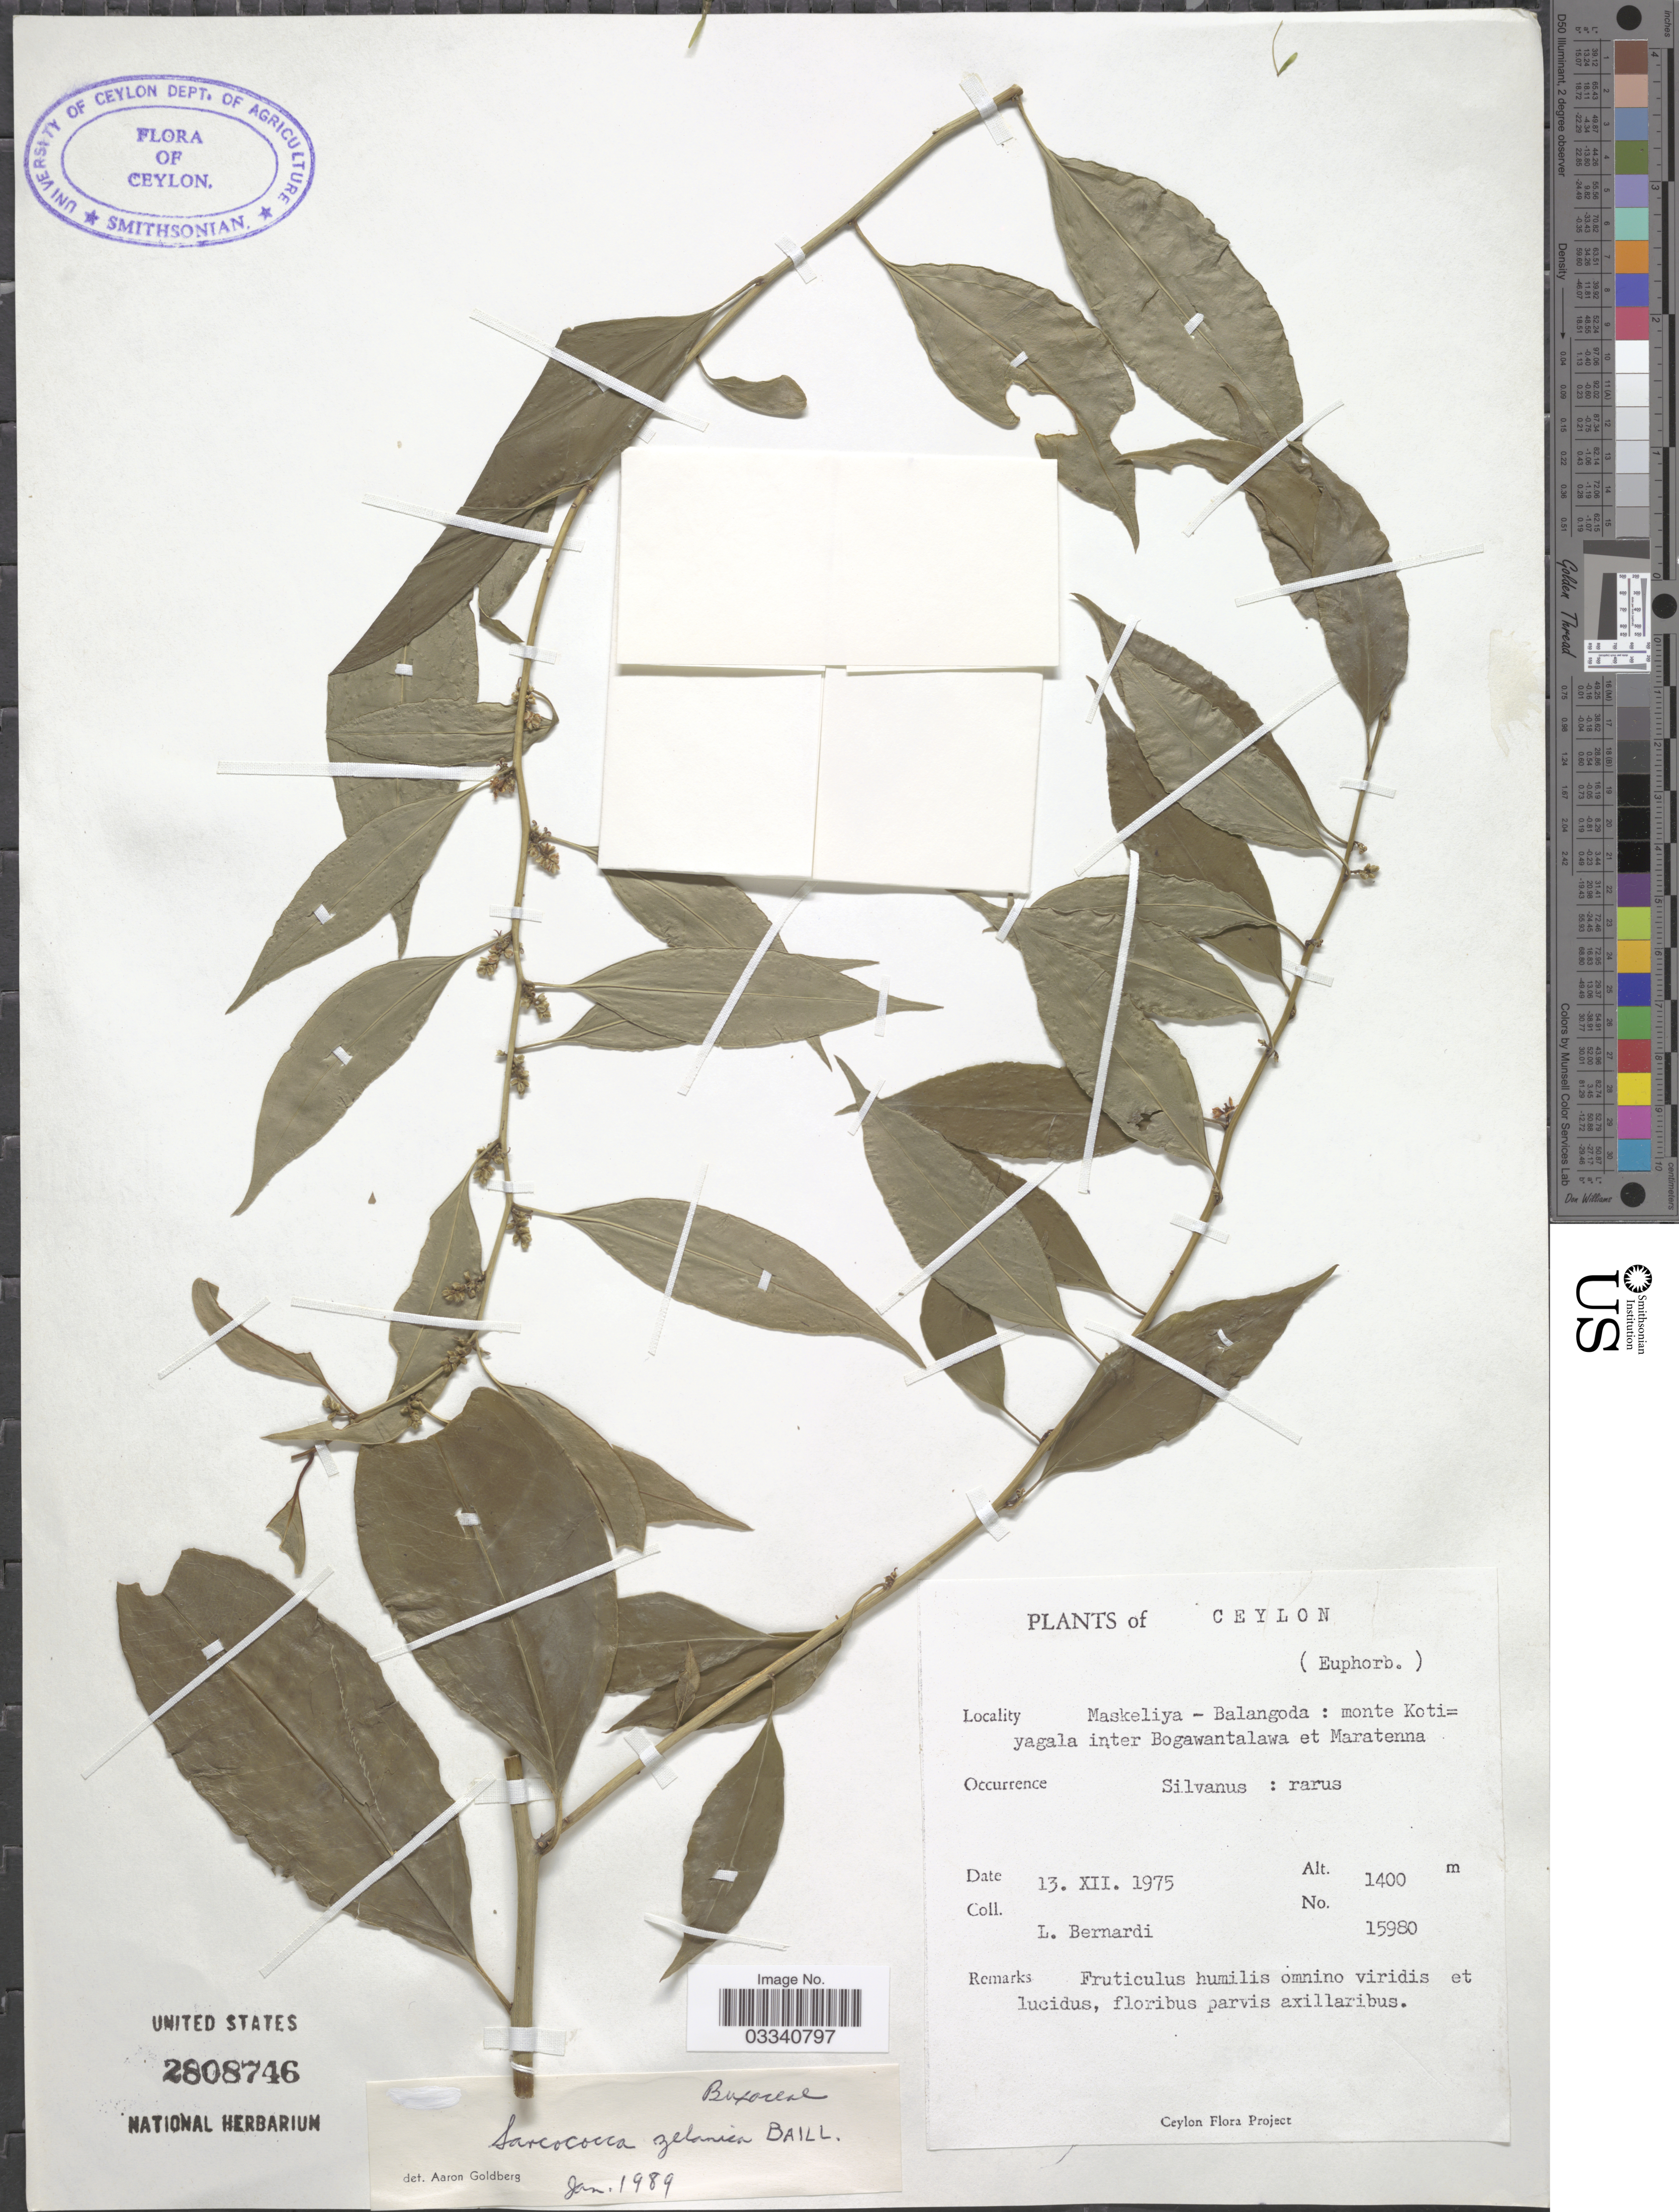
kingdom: Plantae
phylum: Tracheophyta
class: Magnoliopsida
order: Buxales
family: Buxaceae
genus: Sarcococca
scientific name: Sarcococca zeylanica var. brevifolia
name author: (Müll. Arg.) Sealy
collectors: L. Bernardi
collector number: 15980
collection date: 1975-12-13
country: Sri Lanka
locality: Ceylon. Maskeliya - Balangoda: monte Koti= yagala inter Bogawantalawa et Maratenna.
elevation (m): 1400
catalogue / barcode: US 2808746